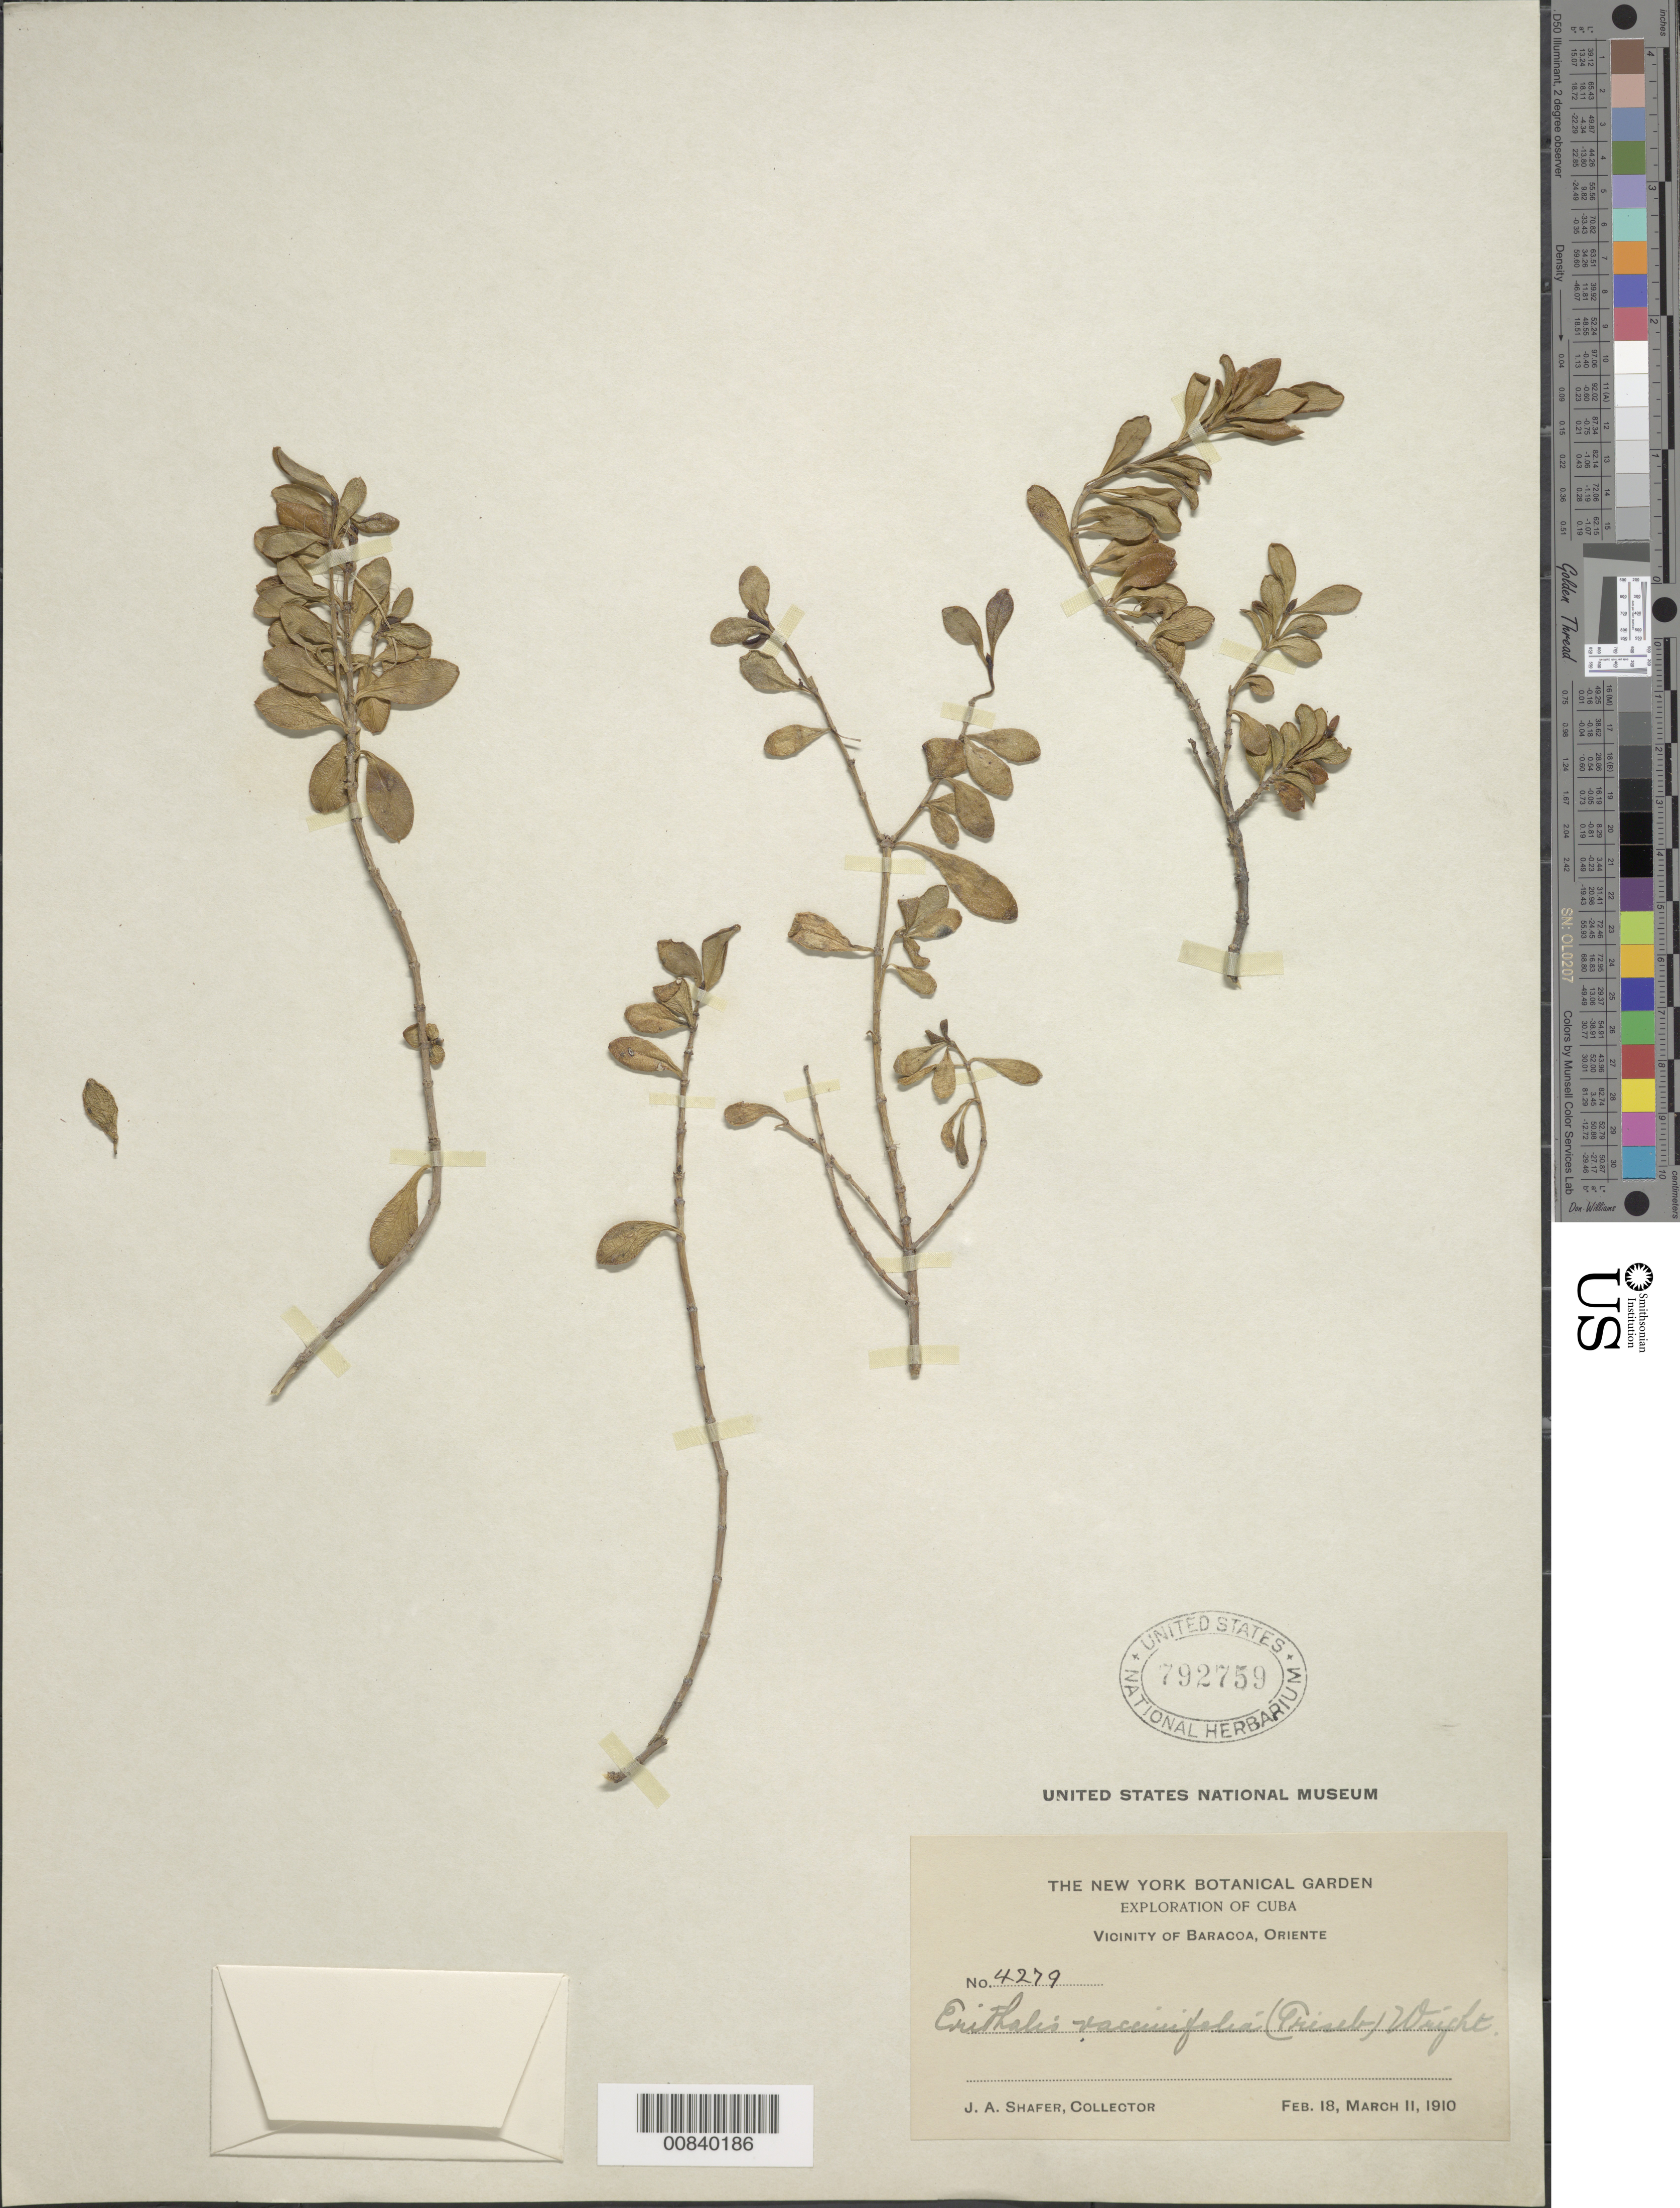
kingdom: Plantae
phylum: Tracheophyta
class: Magnoliopsida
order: Gentianales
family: Rubiaceae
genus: Erithalis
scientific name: Erithalis vacciniifolia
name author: (Griseb.) C. Wright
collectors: J. A. Shafer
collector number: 4279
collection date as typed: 18 Feb 1910 to 11 Mar 1910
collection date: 1910-02-18/1910-03-11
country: Cuba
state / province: Oriente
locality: Vicinity of Baracoa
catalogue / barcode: US 792759